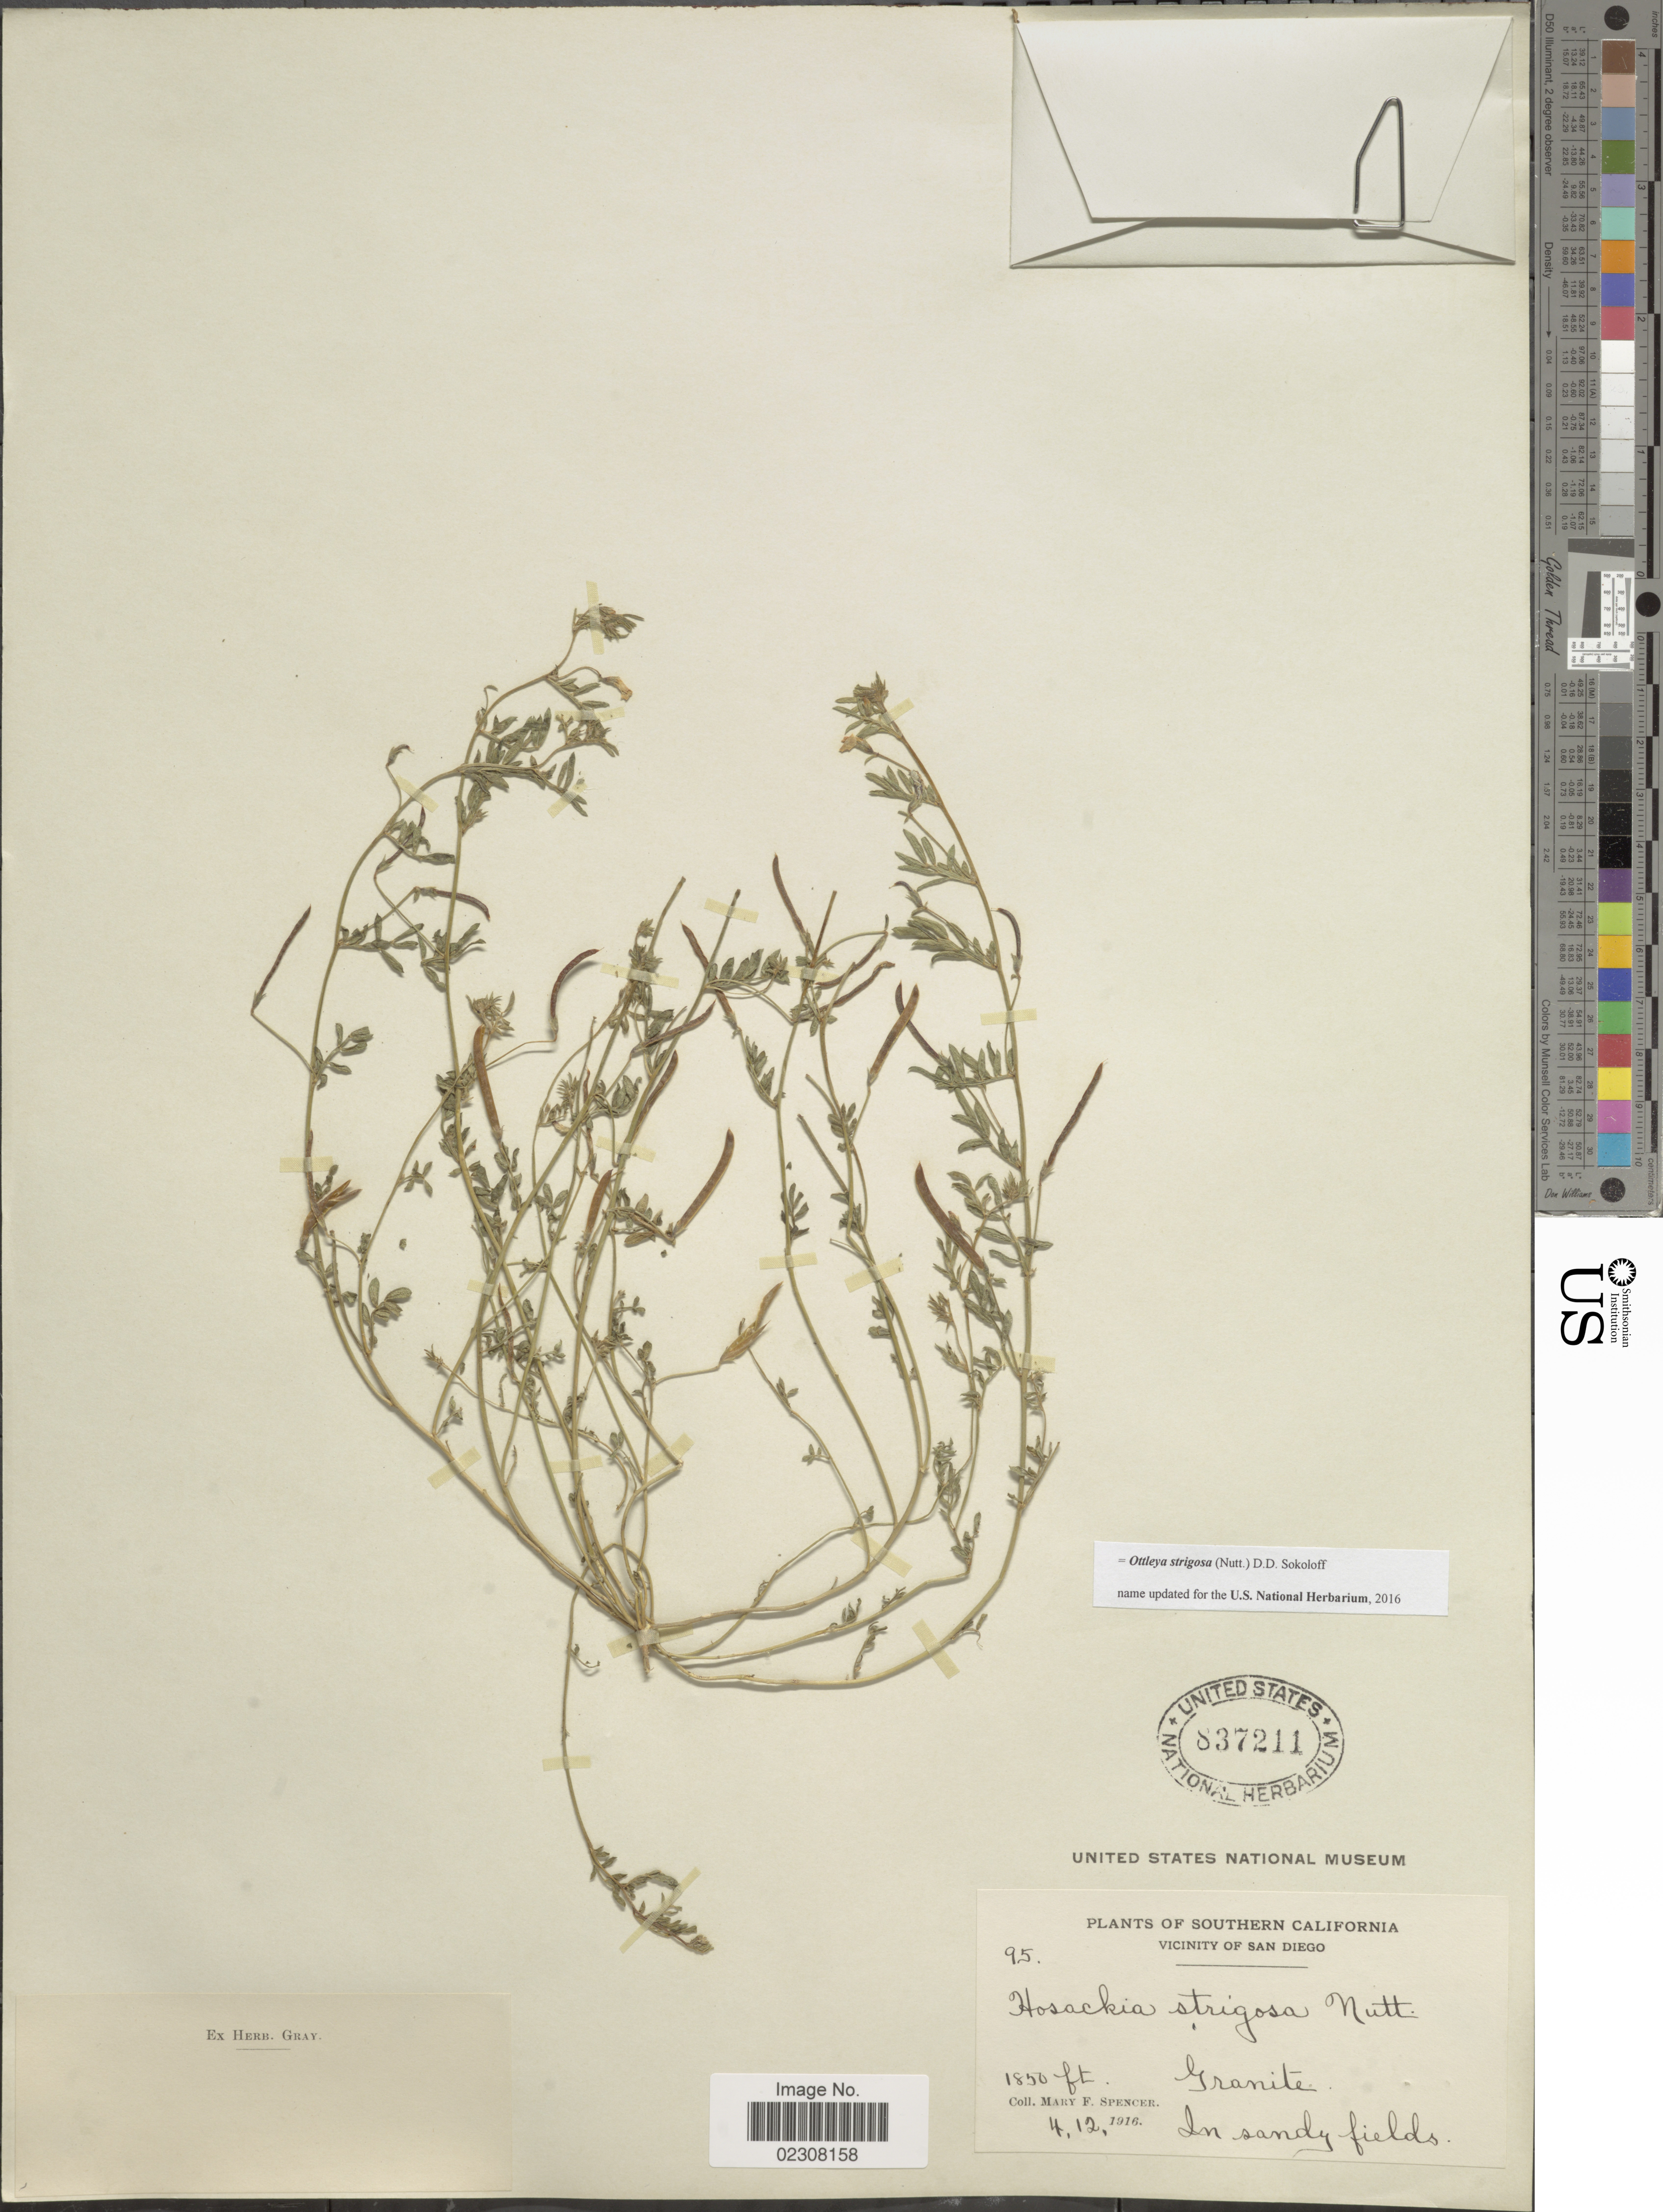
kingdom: Plantae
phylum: Tracheophyta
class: Magnoliopsida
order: Fabales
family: Fabaceae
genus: Ottleya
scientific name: Ottleya strigosa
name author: (Nutt.) D.D. Sokoloff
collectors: M. Spencer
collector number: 95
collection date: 1916-04-12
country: United States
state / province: California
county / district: San Diego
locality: Southern California, Vicinity of San Diego, Granite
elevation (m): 564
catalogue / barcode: US 837211